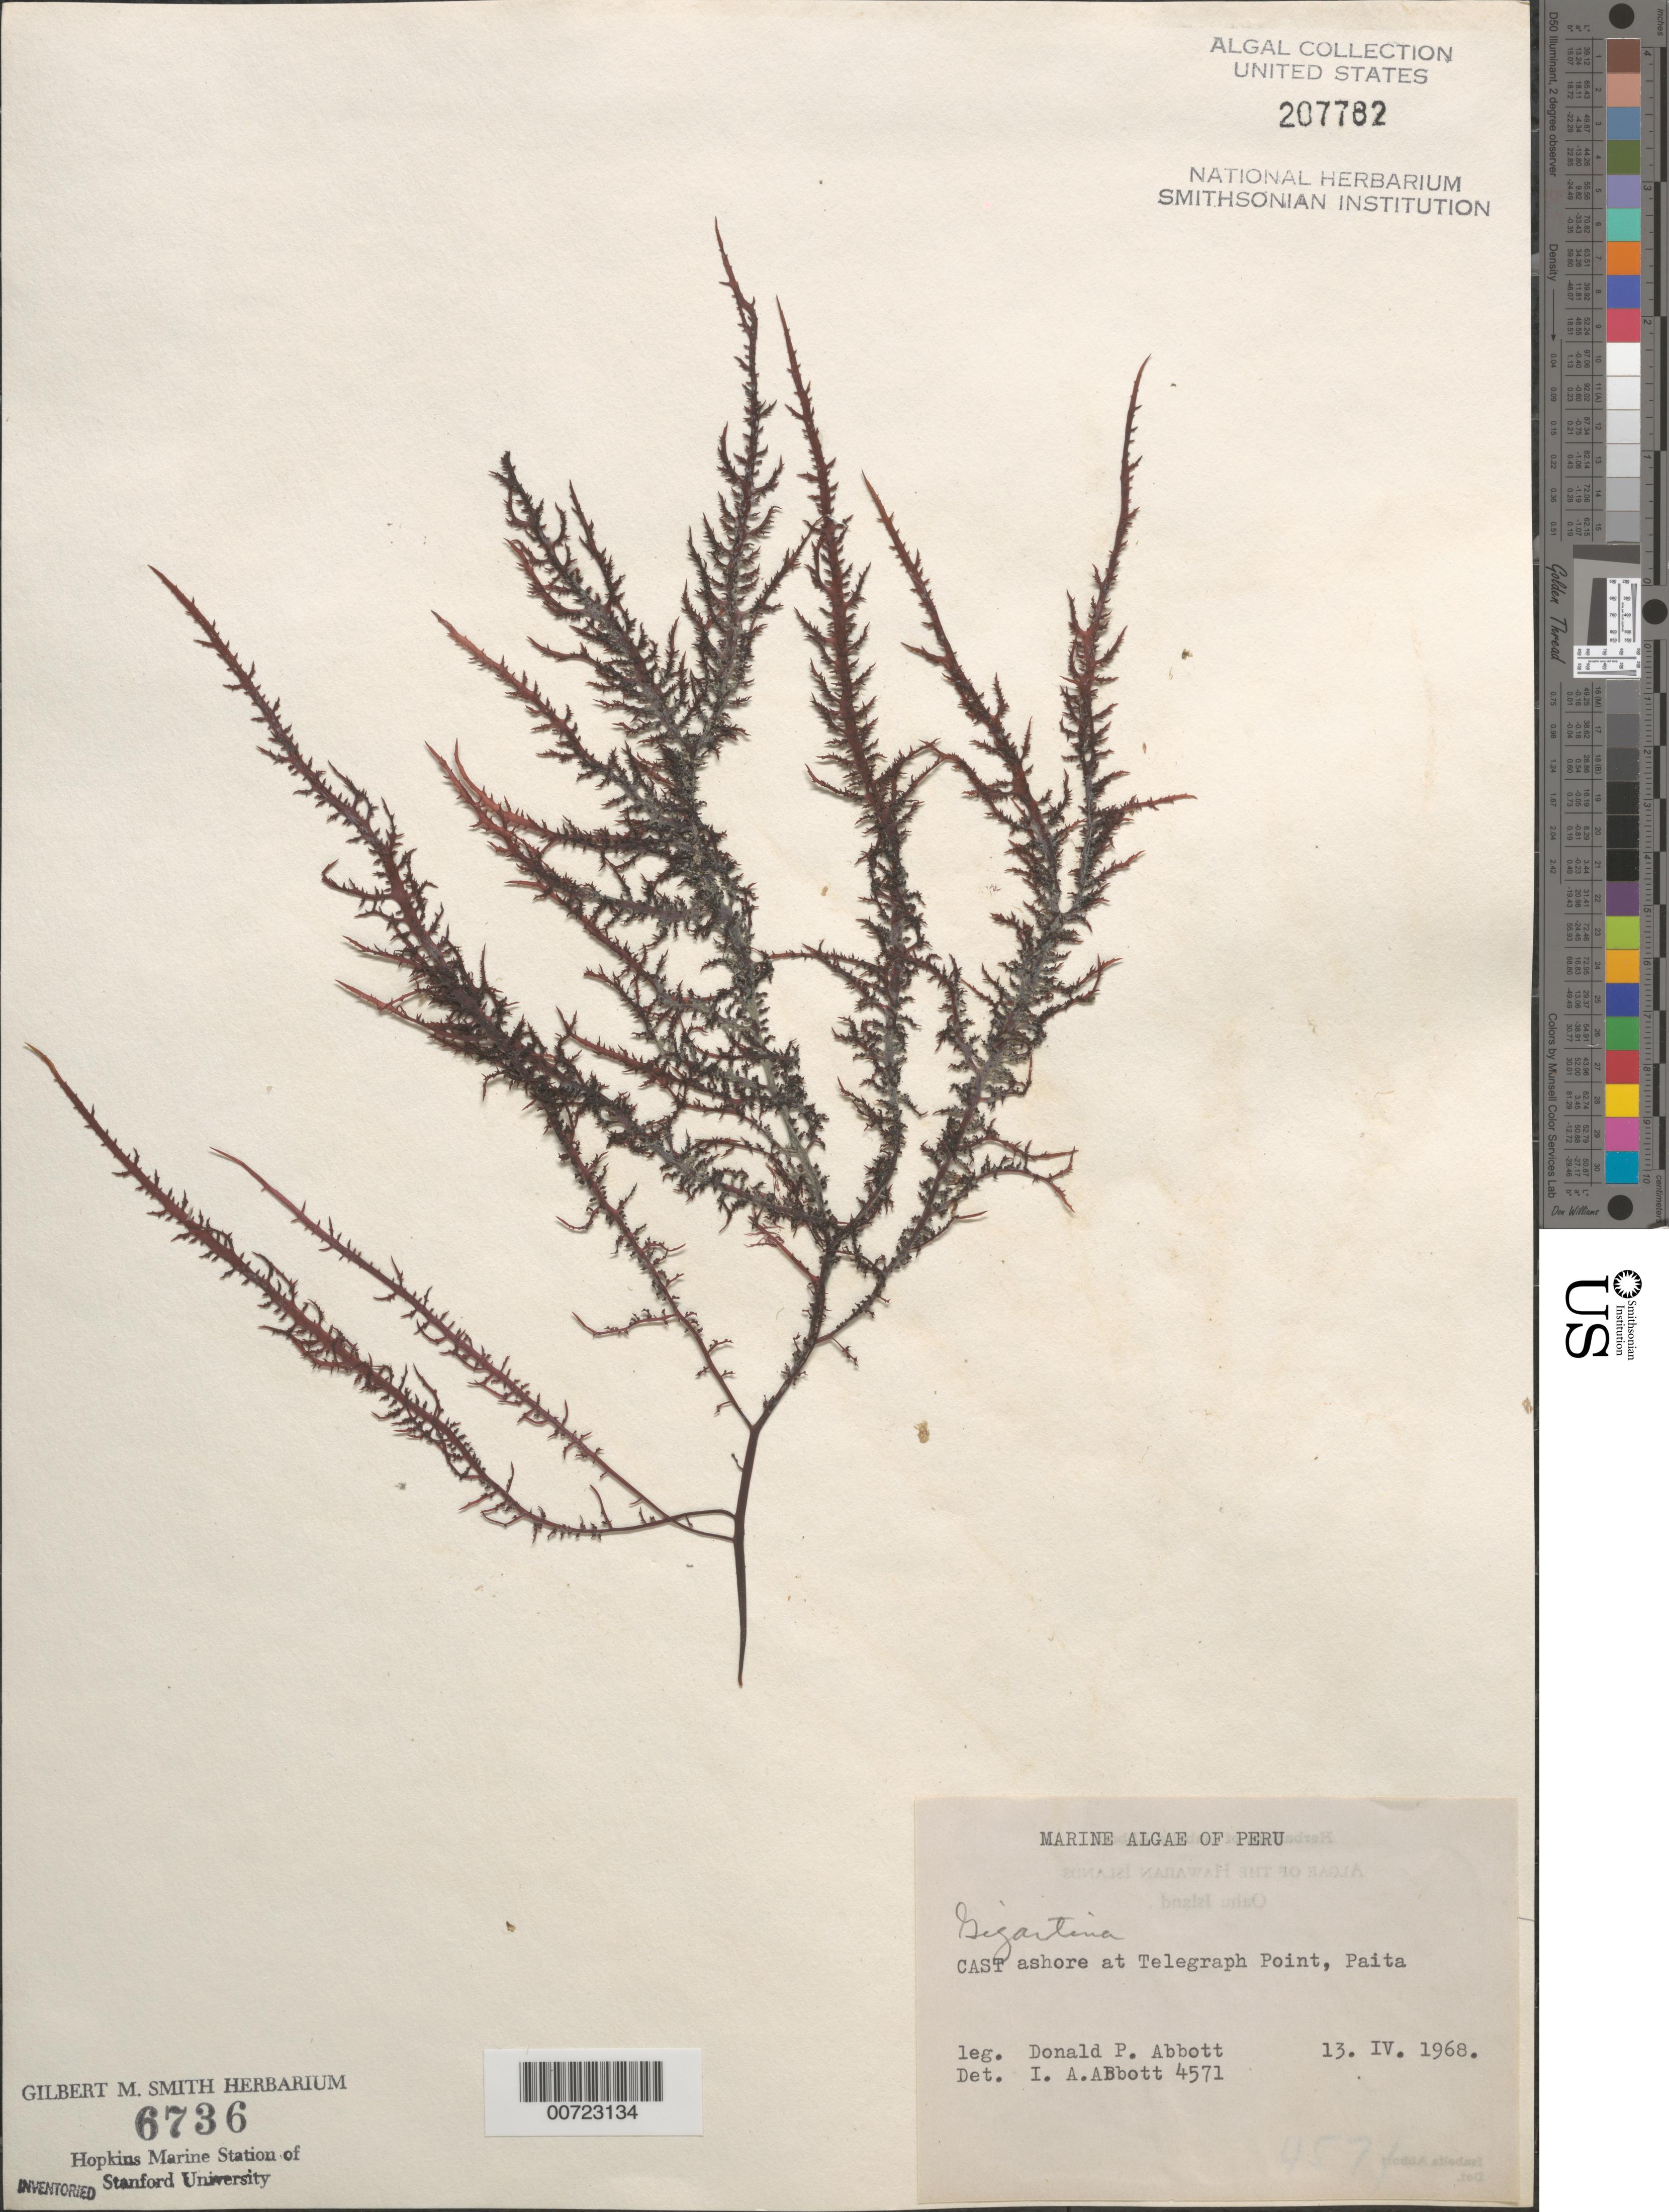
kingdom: Plantae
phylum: Rhodophyta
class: Florideophyceae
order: Gigartinales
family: Gigartinaceae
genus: Gigartina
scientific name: Gigartina sp.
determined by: Abbott, Isabella A.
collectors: D. P. Abbott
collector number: IAA 4570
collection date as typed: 13 Apr 1968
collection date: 1968-04-13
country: Peru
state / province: Piura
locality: Telegraph Point, Paita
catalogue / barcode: US 207782